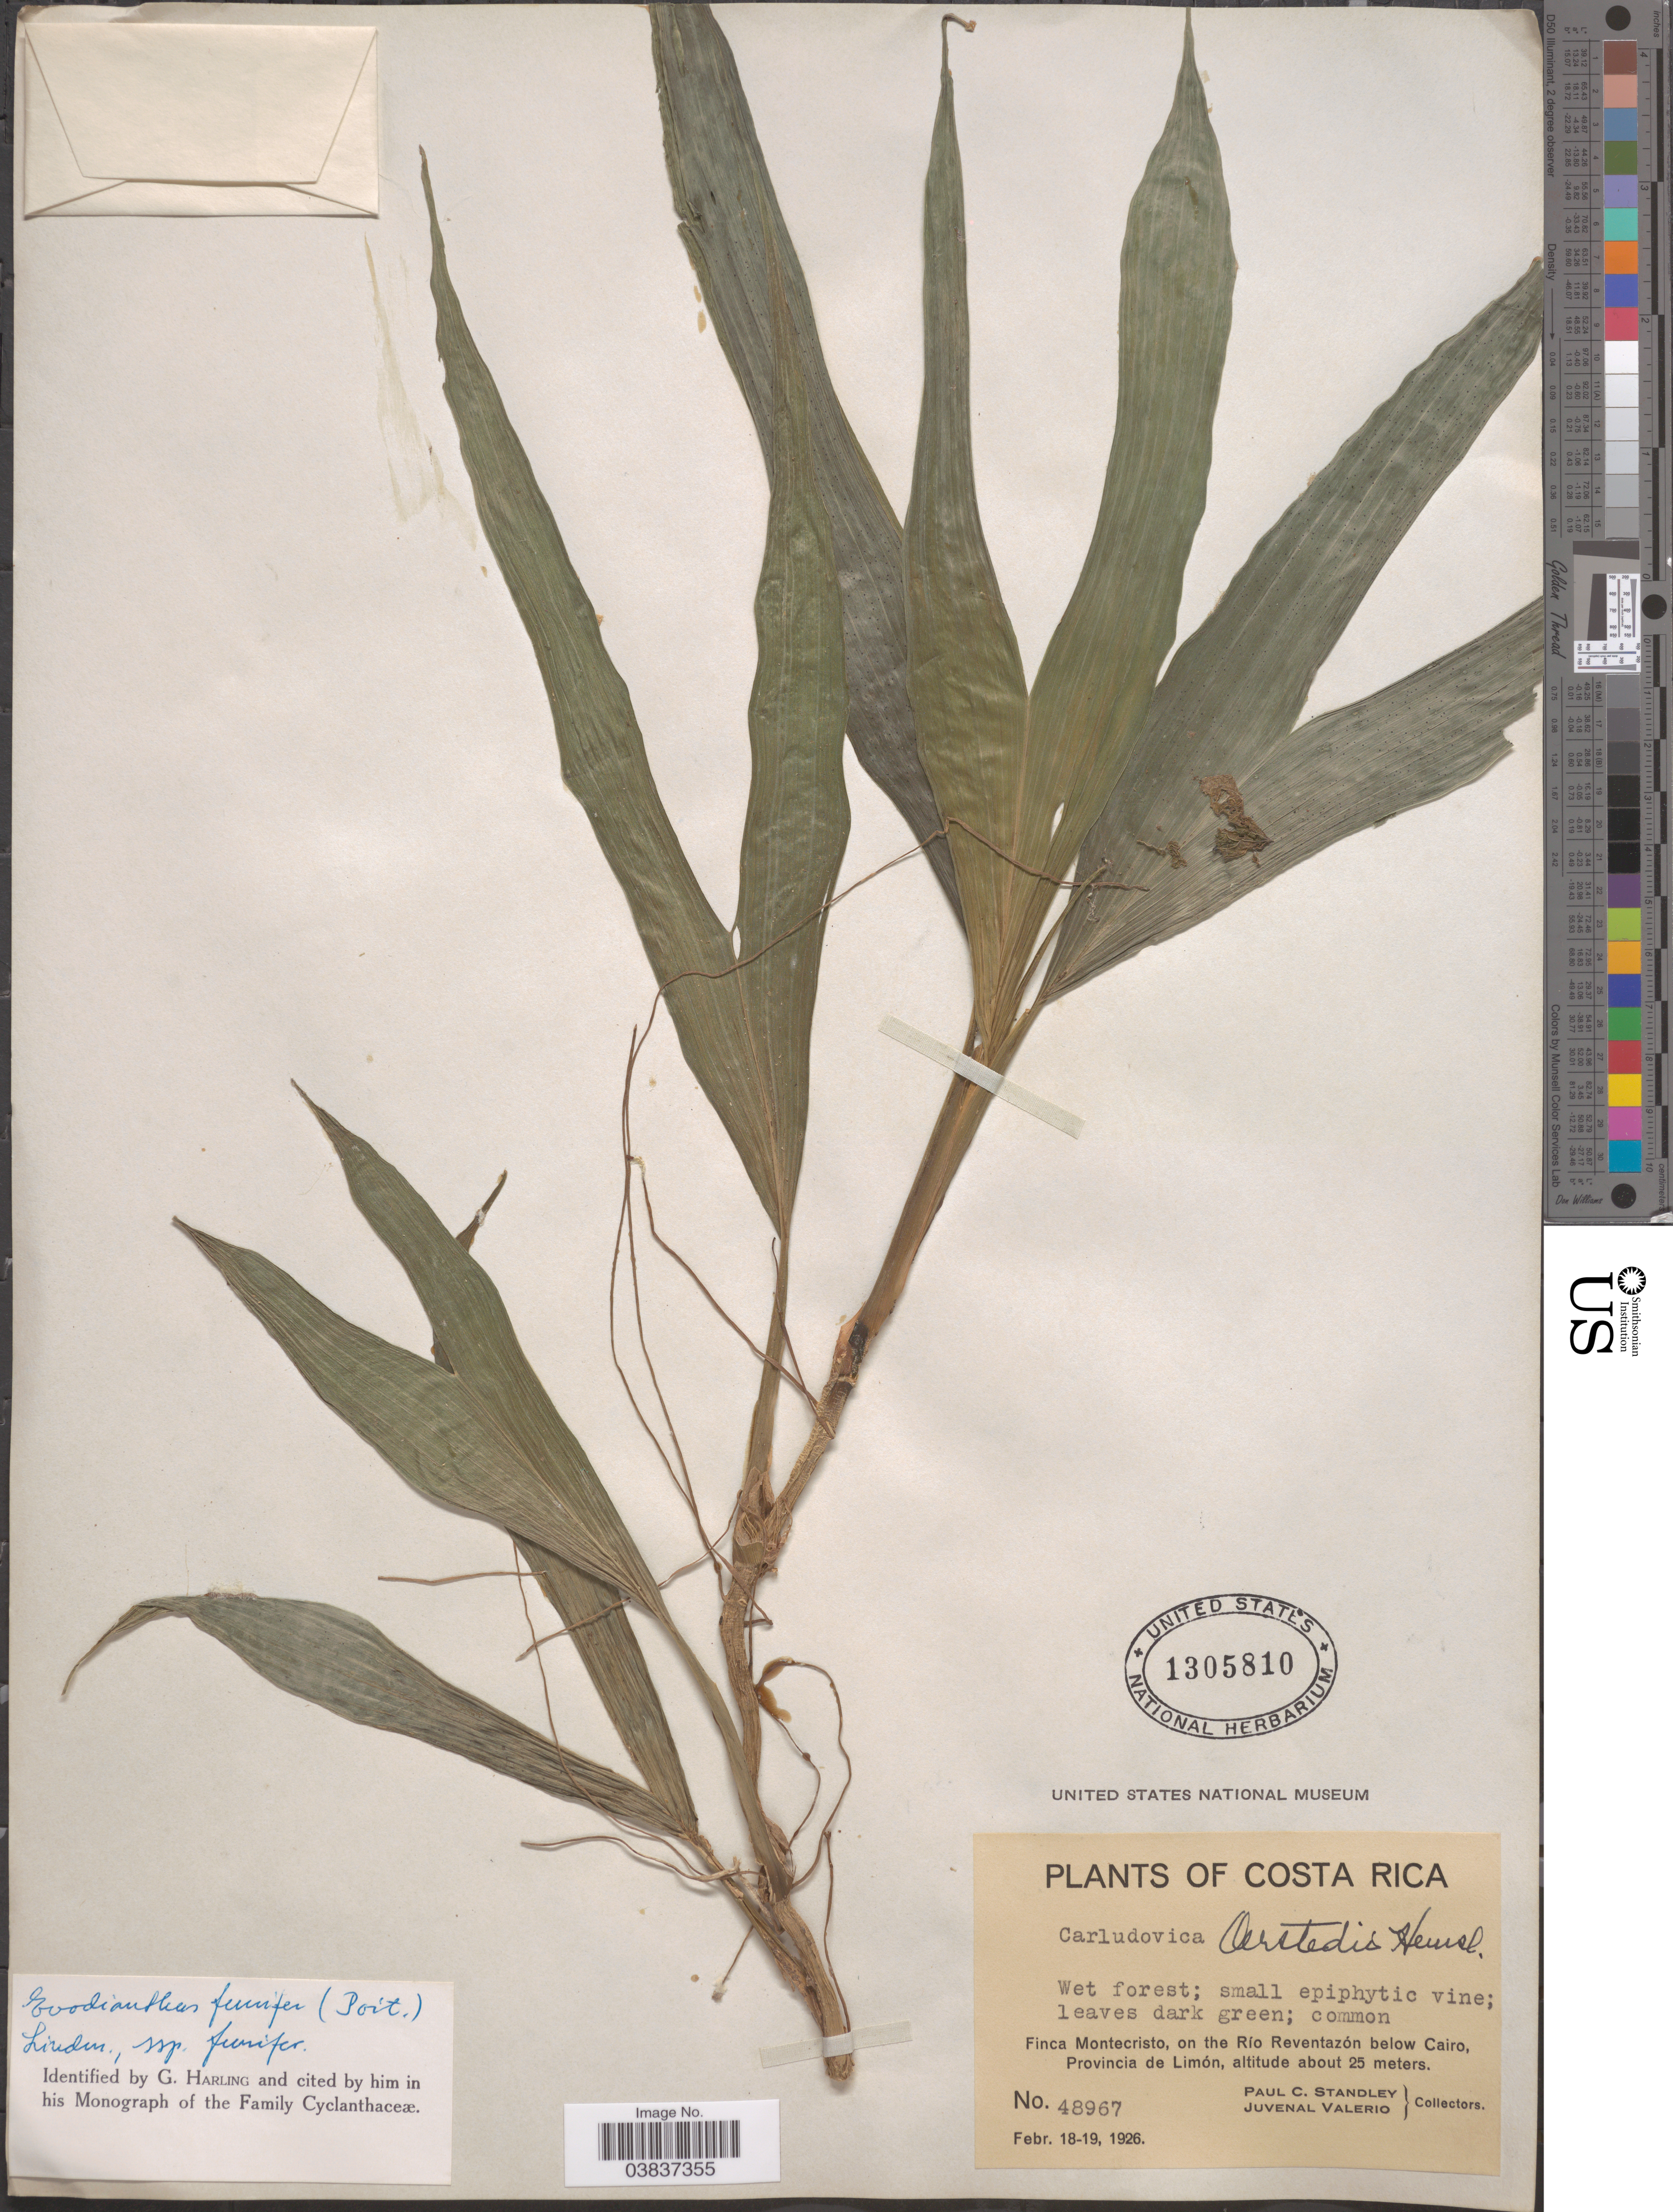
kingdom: Plantae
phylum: Tracheophyta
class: Liliopsida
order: Pandanales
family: Cyclanthaceae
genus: Evodianthus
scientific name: Evodianthus funifer subsp. funifer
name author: (Poit.) Lindm.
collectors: P. C. Standley & J. Valerio R.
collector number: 48967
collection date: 1926-02-18/1926-02-19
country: Costa Rica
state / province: Limón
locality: Finca Montecristo, on the Río Reventazón below Cairo.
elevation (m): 25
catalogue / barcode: US 1305810